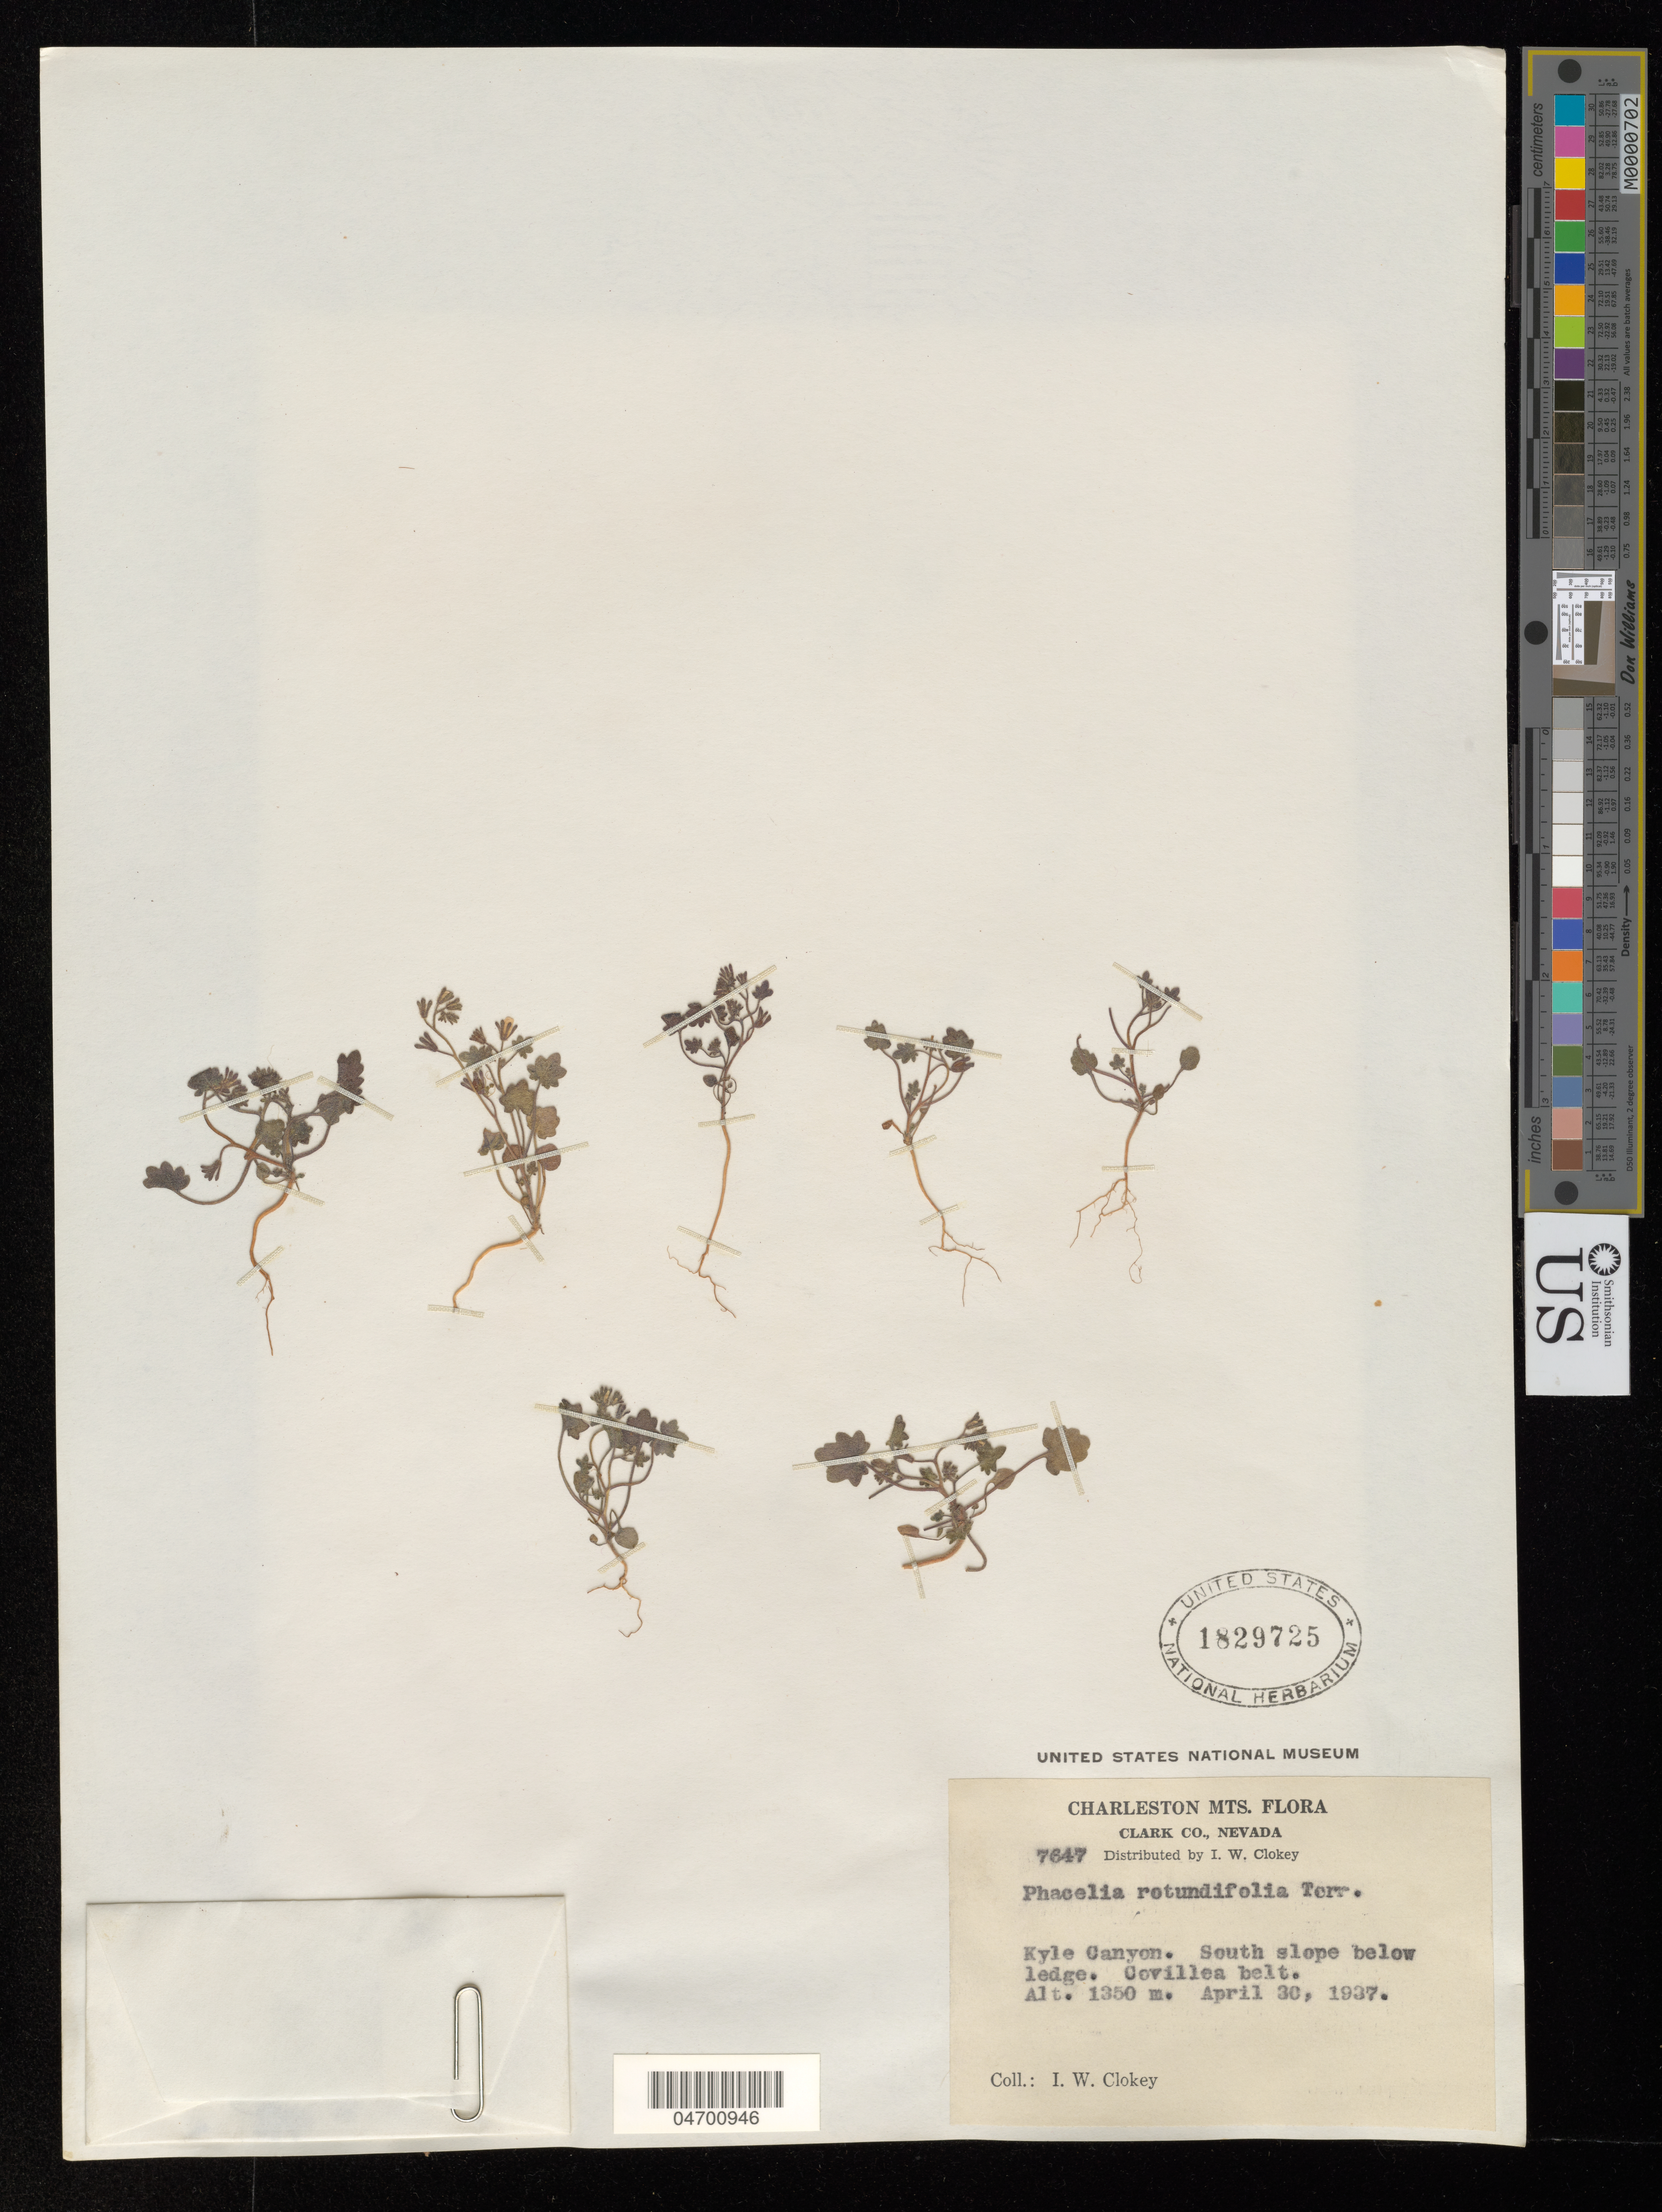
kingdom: Plantae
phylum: Tracheophyta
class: Magnoliopsida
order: Boraginales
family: Hydrophyllaceae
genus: Phacelia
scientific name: Phacelia rotundifolia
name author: Torr. ex S. Watson in C. King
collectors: I. W. Clokey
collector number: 7647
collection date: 1937-04-30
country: United States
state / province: Nevada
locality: Charleston Mts. Clark Co. Kyle Canyon. South slope below ridge. Covillea belt.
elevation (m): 1350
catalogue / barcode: US 1829725